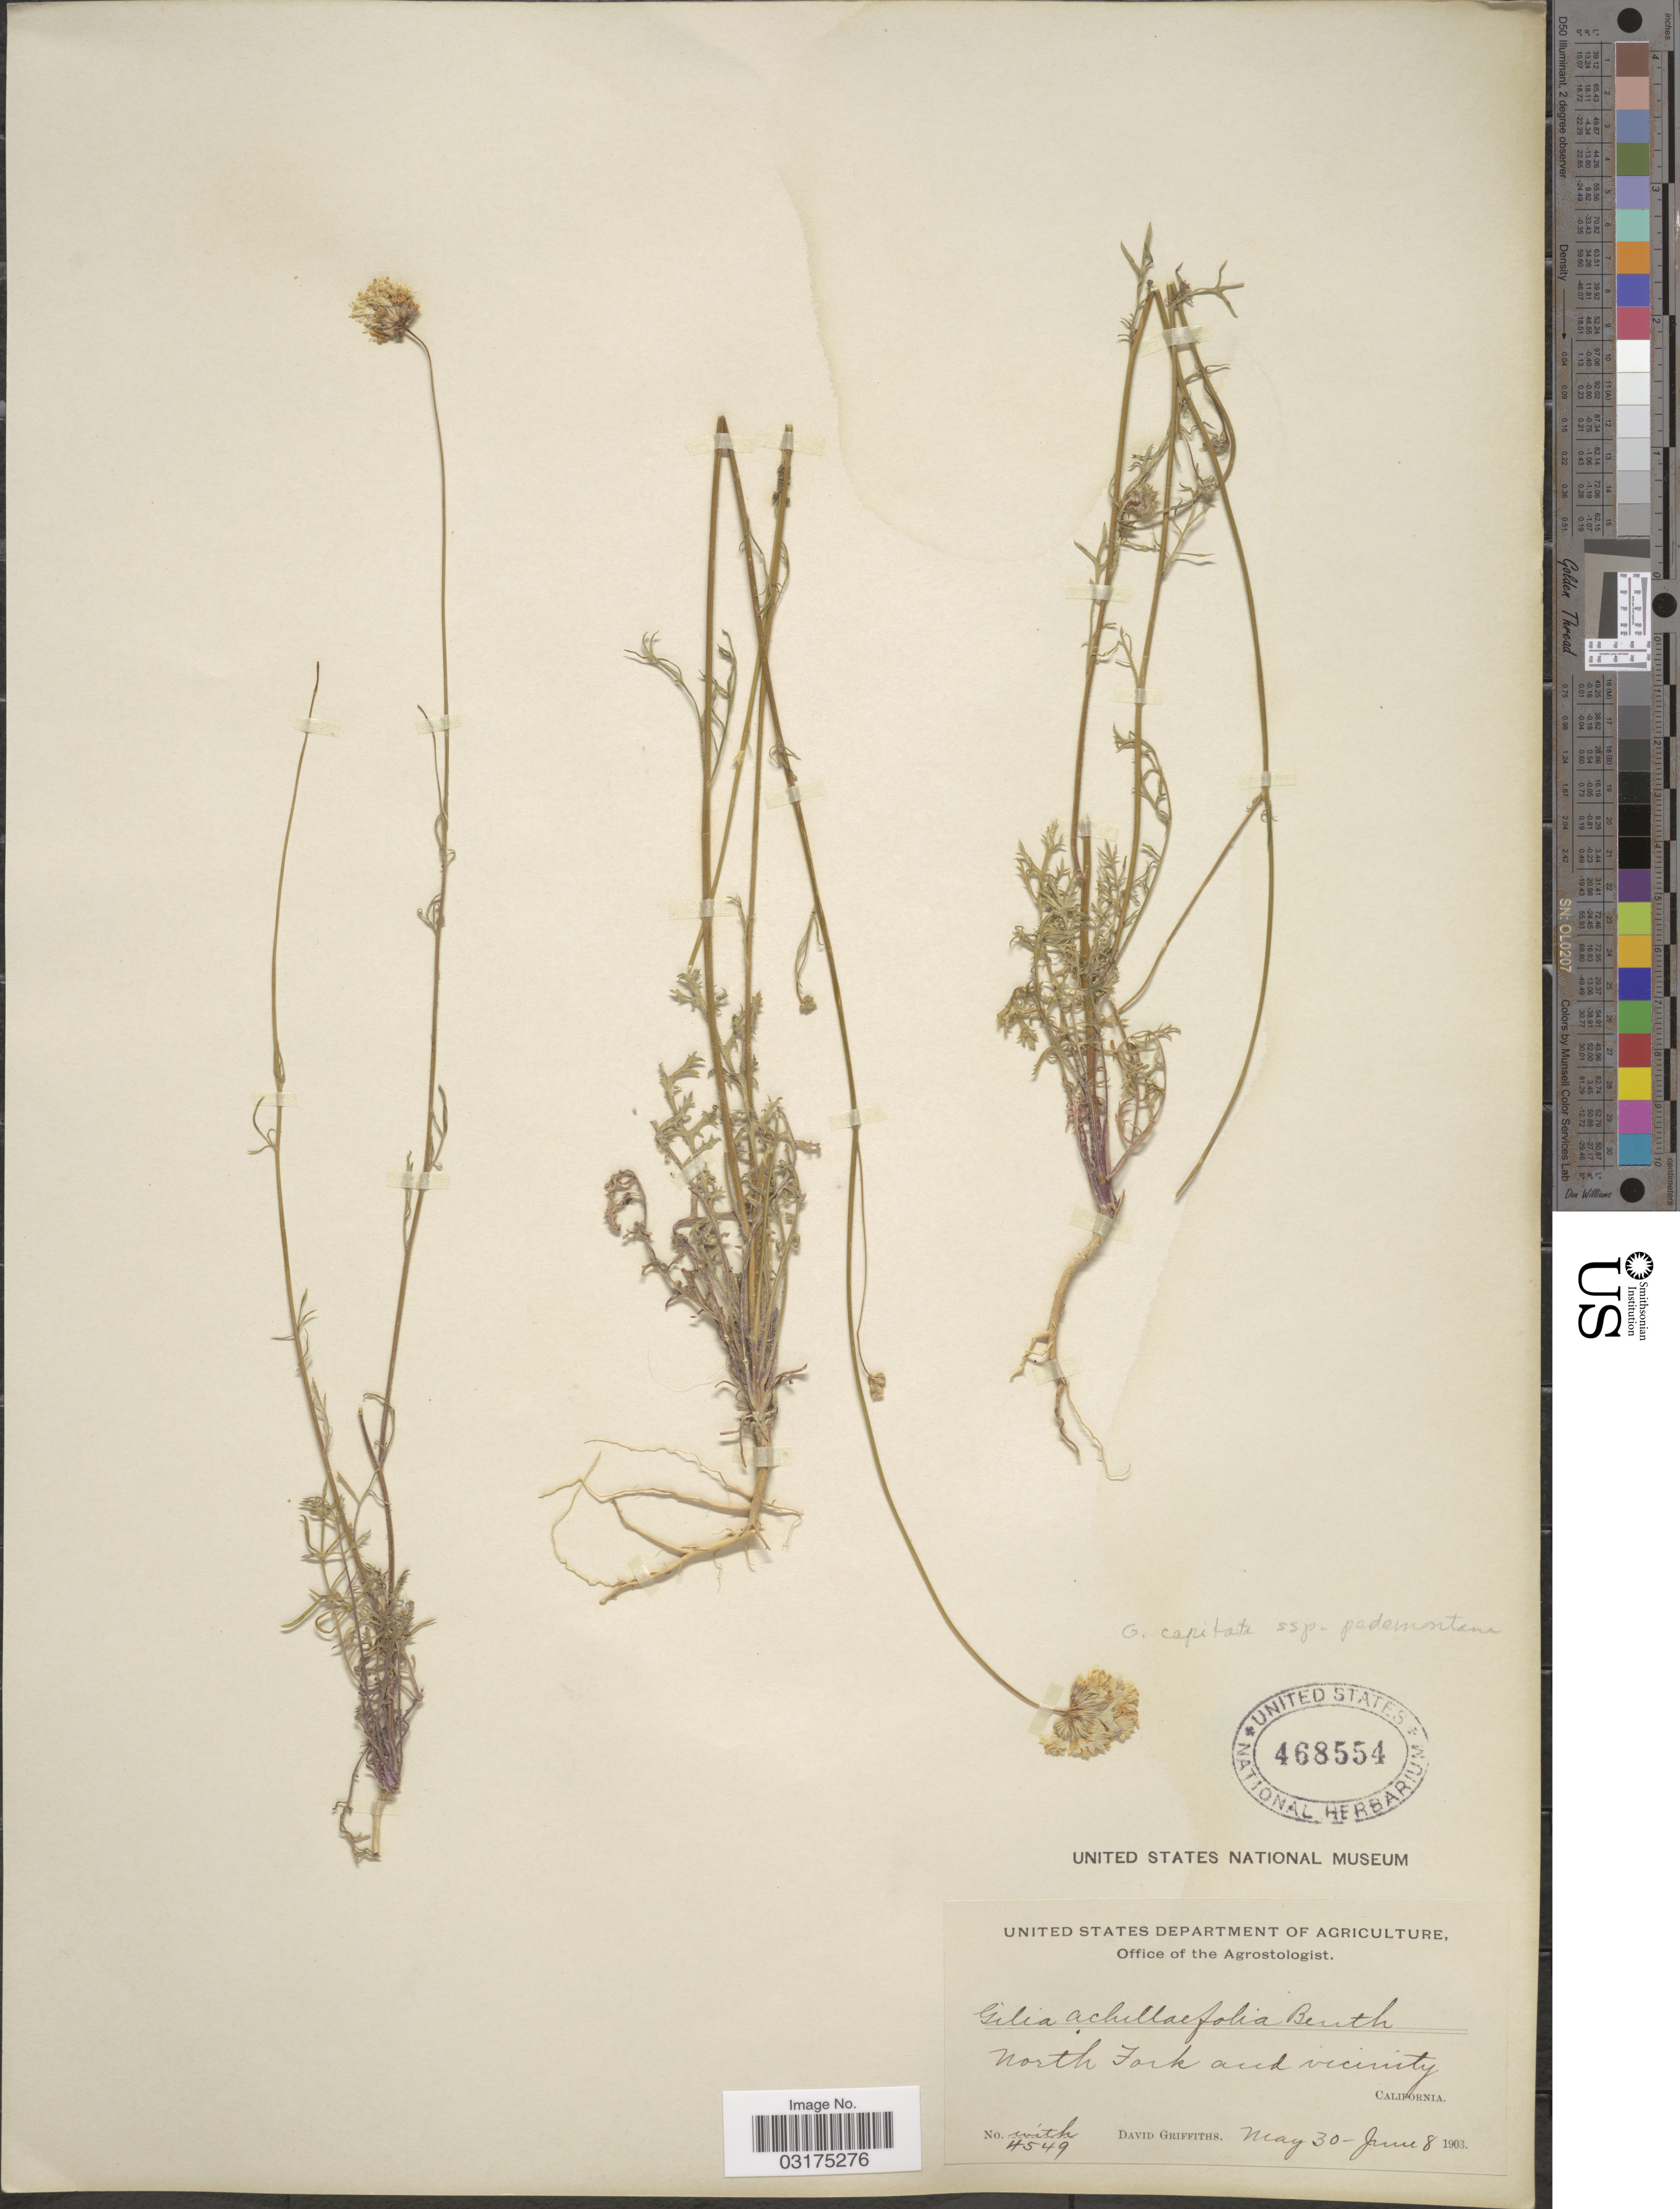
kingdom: Plantae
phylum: Tracheophyta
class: Magnoliopsida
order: Ericales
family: Polemoniaceae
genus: Gilia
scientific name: Gilia capitata subsp. pedemontana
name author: V.E. Grant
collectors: D. Griffiths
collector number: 4549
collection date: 1903-05-30/1903-06-08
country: United States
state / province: California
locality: North Fork and vicinity.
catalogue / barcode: US 468554